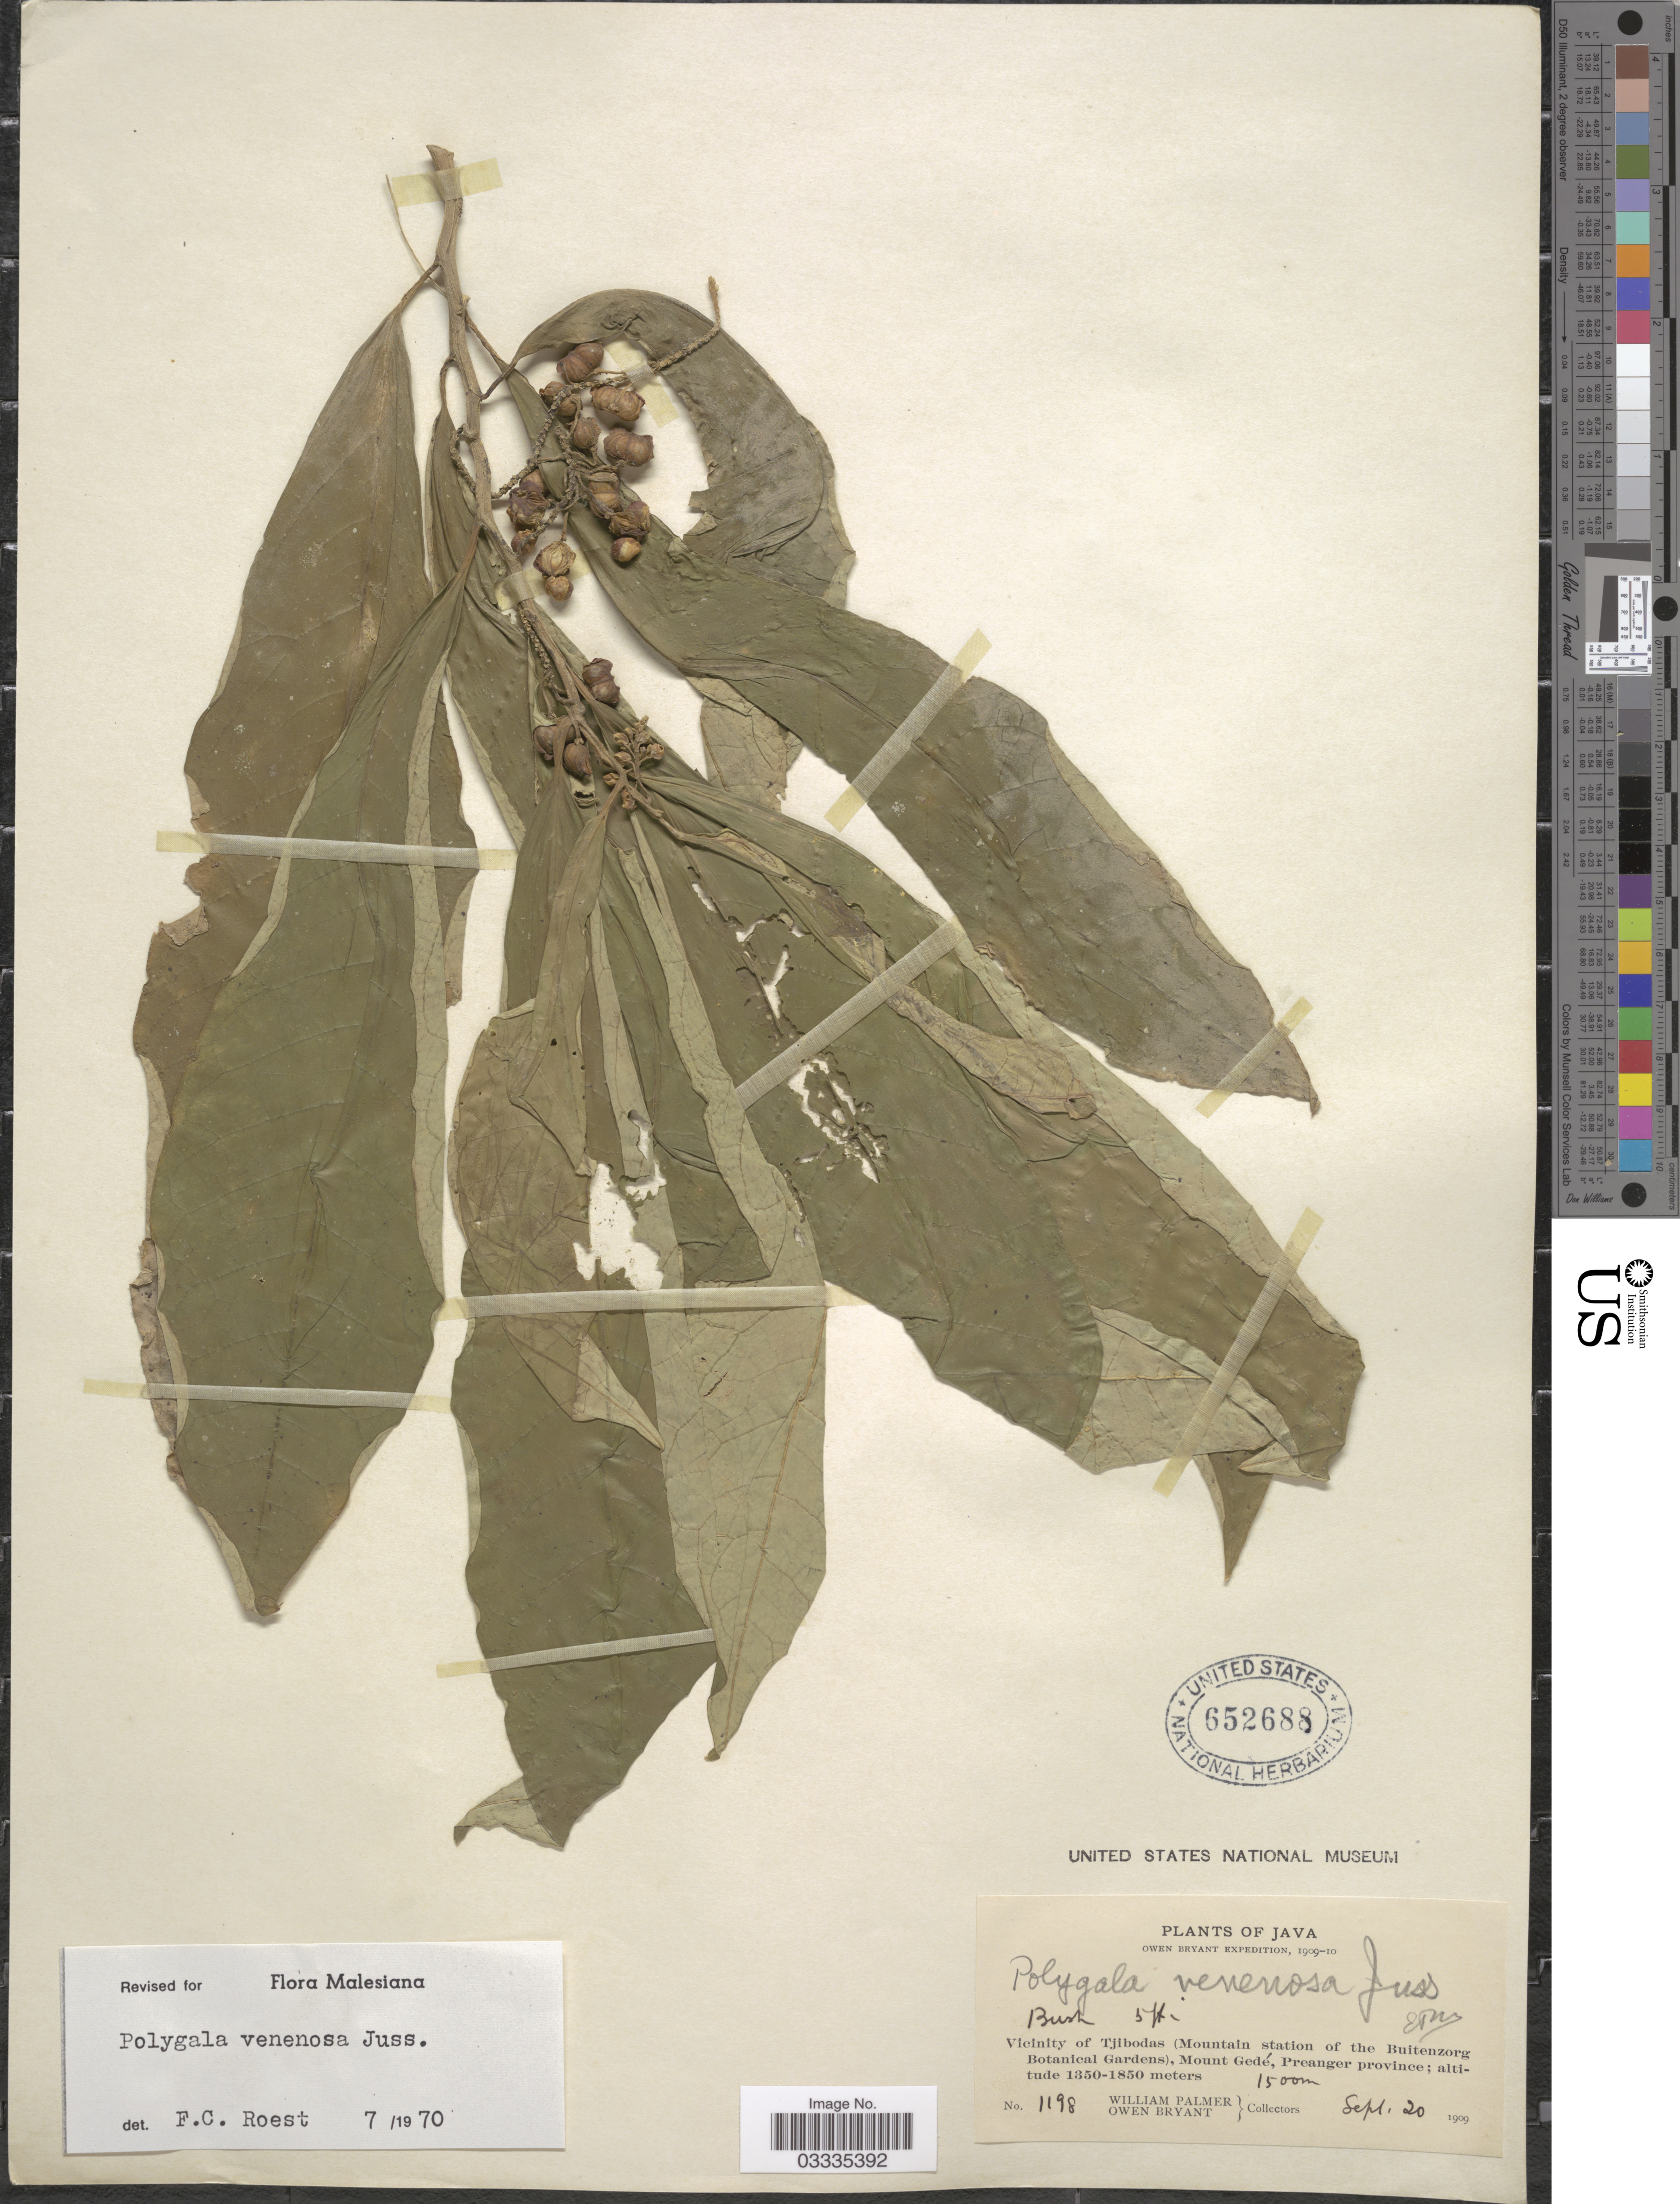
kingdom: Plantae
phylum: Tracheophyta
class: Magnoliopsida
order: Fabales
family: Polygalaceae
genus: Polygala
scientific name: Polygala venenosa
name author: Juss. ex Poir.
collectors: W. Palmer & O. Bryant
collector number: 1198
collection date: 1909-09-20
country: Indonesia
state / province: Java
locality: Vicinity of Tjibodas (Mountain station of the Buitenzorg Botanical Gardens), Mount Gedé, Preanger province.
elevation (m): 1500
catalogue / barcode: US 652688